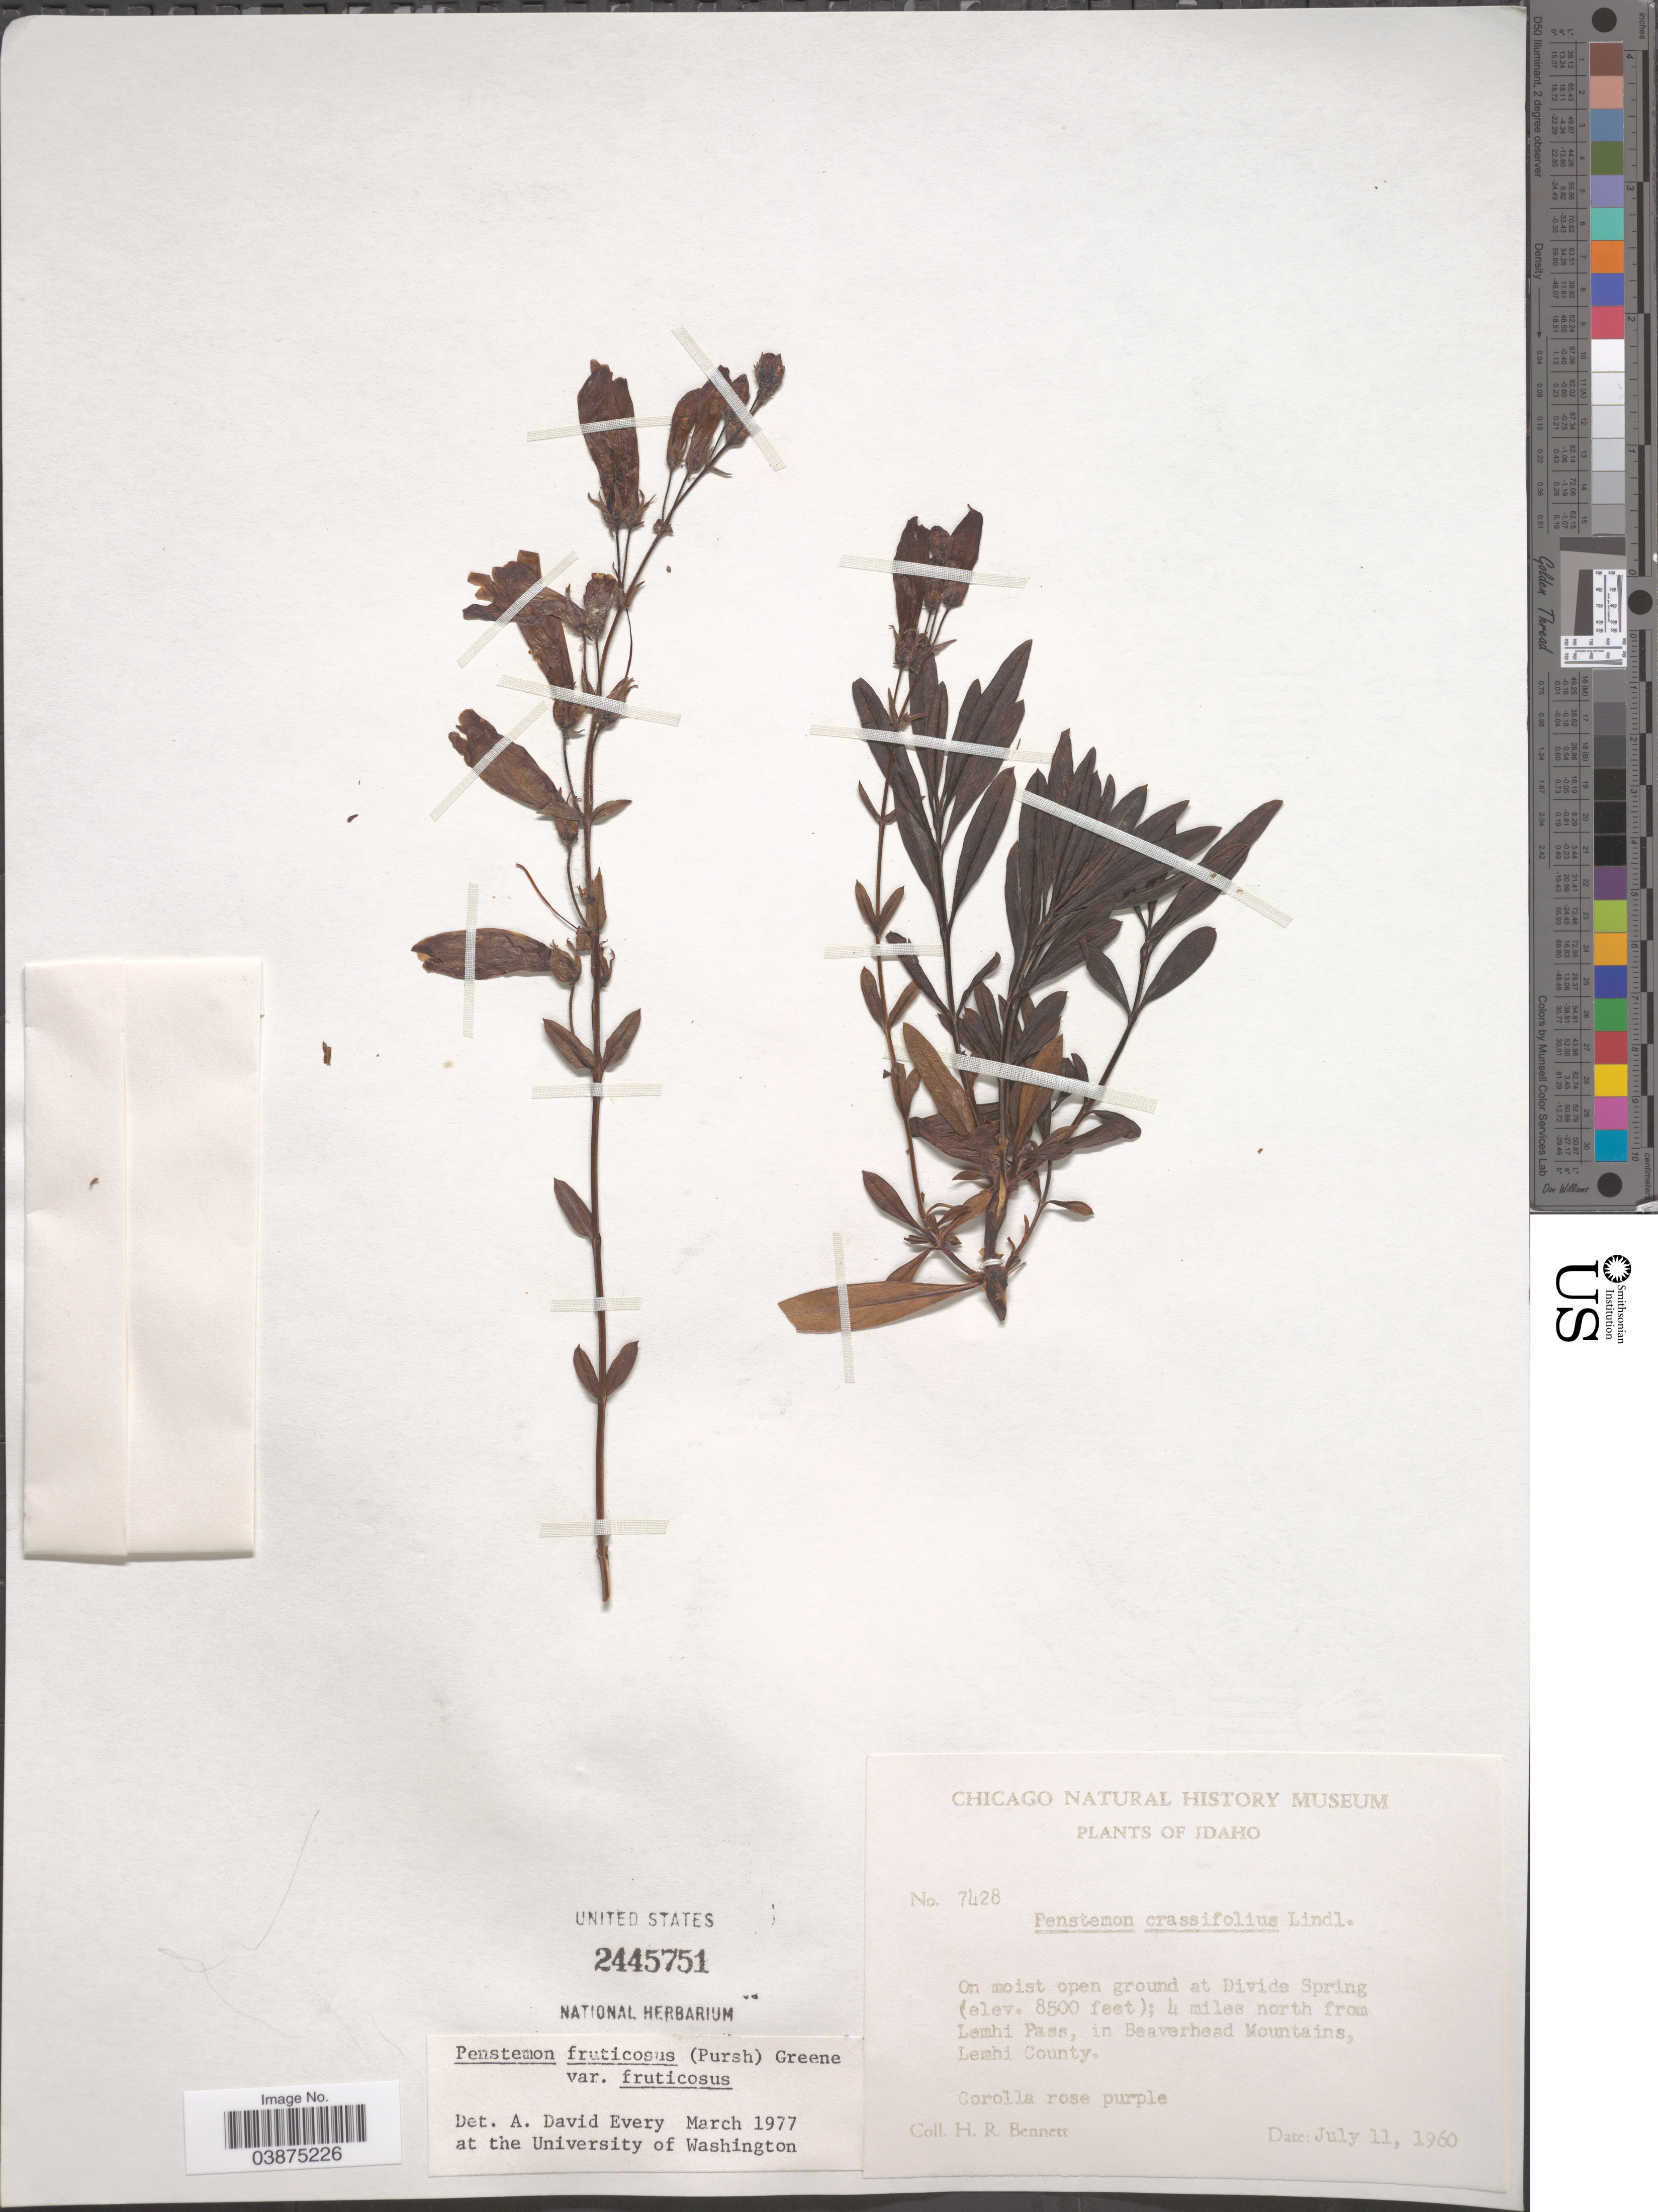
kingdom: Plantae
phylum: Tracheophyta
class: Magnoliopsida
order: Lamiales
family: Plantaginaceae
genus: Penstemon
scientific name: Penstemon fruticosus var. fruticosus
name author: (Pursh) Greene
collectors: H. R. Bennett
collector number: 7428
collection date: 1960-07-11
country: United States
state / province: Idaho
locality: At Divide Spring; 4 miles north from Lemhi Pass, in Beaverhead Mountains, Lemhi County.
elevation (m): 2591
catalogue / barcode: US 2445751